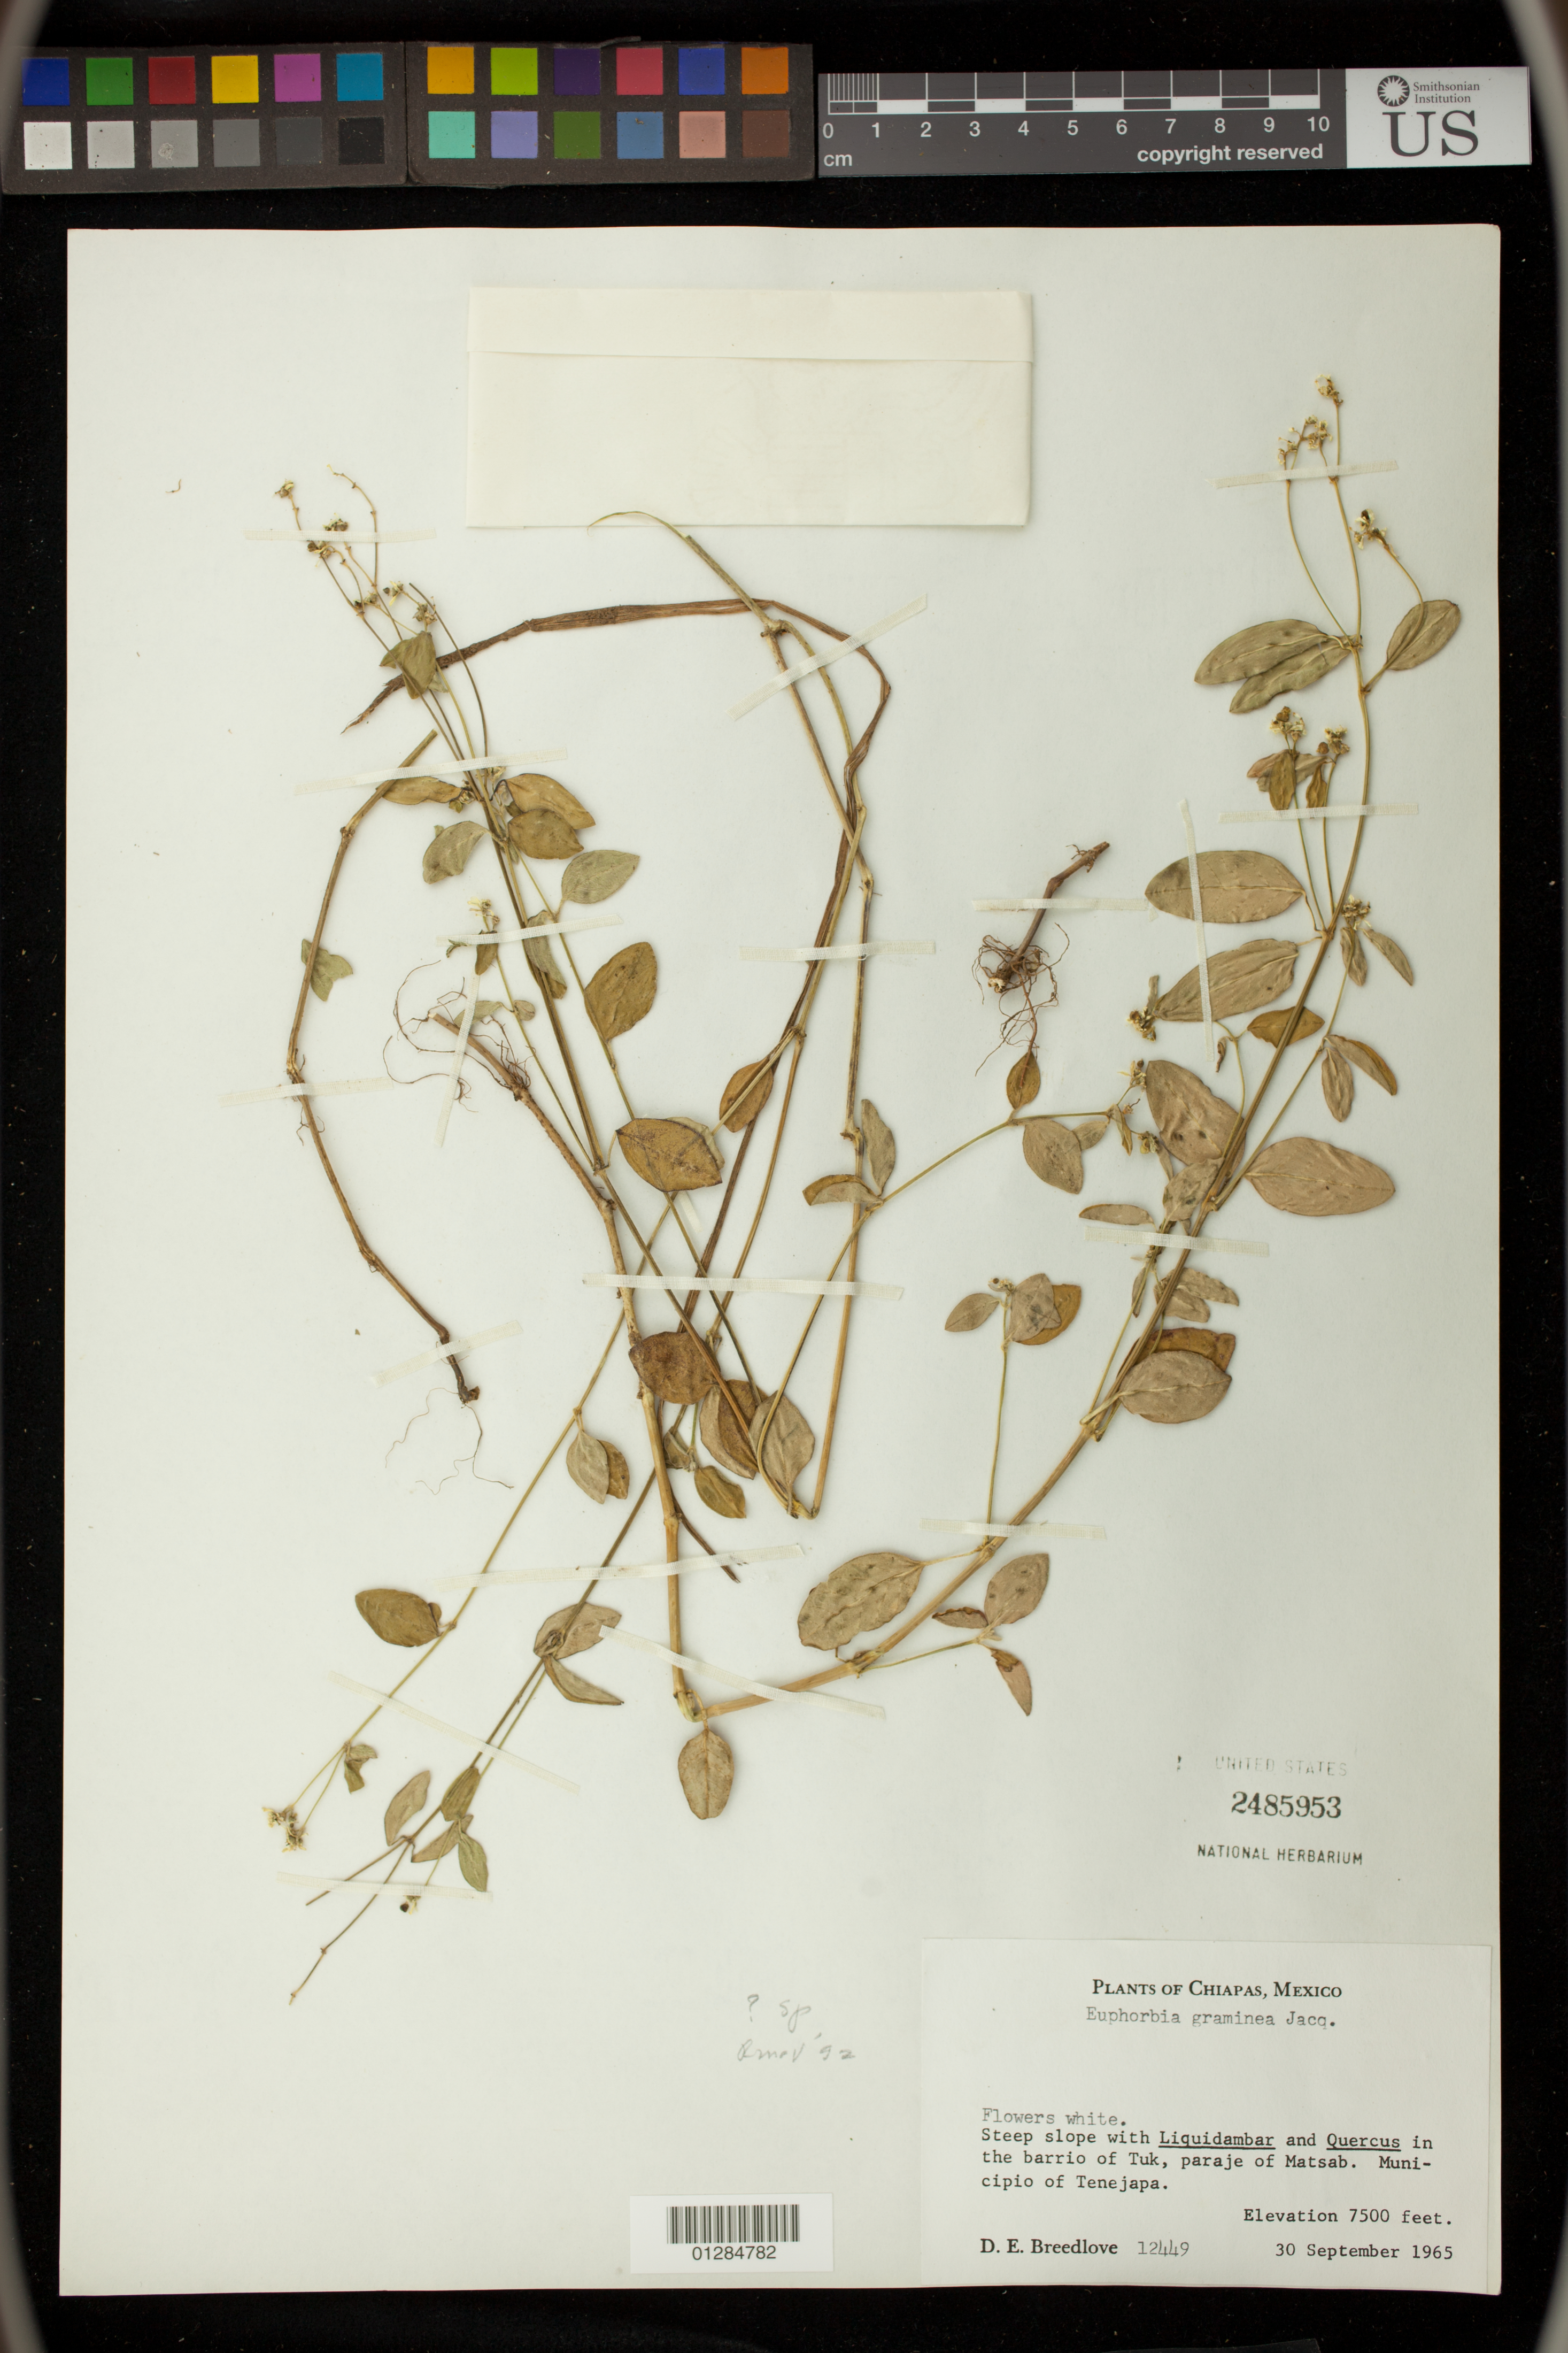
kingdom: Plantae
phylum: Tracheophyta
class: Magnoliopsida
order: Malpighiales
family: Euphorbiaceae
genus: Euphorbia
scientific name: Euphorbia sp.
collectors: D. E. Breedlove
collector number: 12449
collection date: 1965-09-30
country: Mexico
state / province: Chiapas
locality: in the barrio of Tuk, paraje of Matsab. Municipio of Tenejapa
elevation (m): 2286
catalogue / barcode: US 2485953